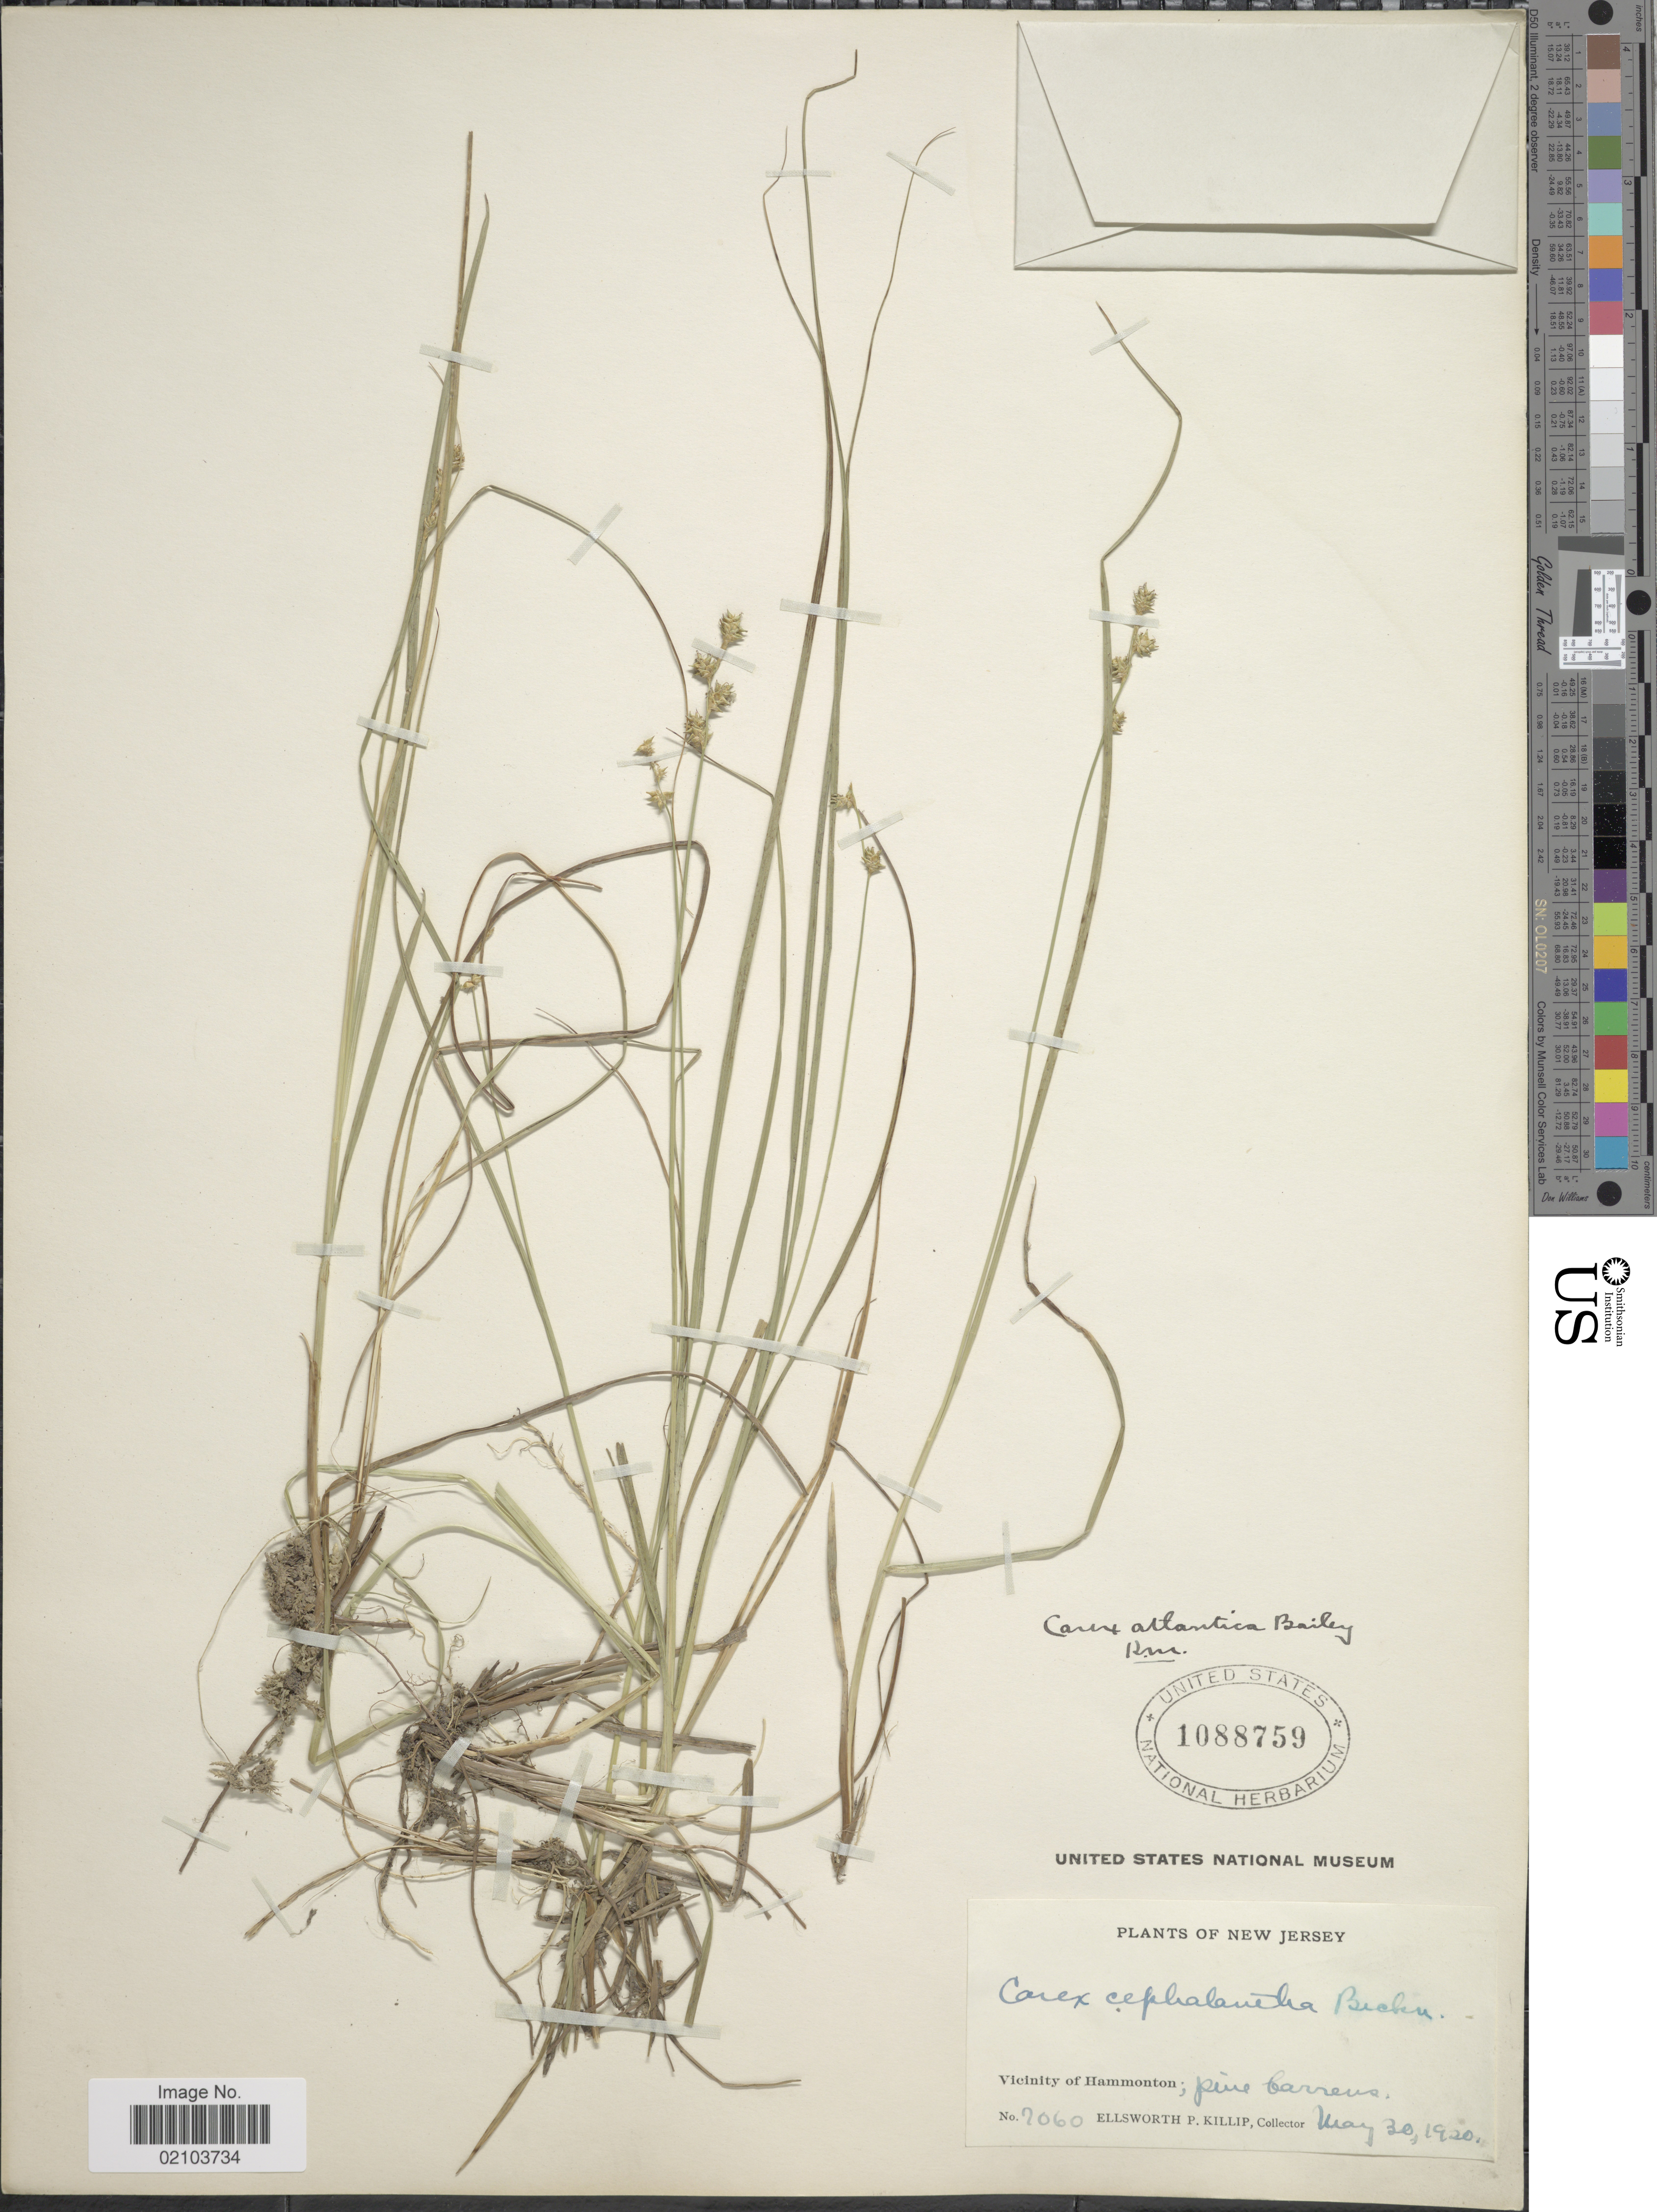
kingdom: Plantae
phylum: Tracheophyta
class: Liliopsida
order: Poales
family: Cyperaceae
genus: Carex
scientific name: Carex atlantica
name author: L.H. Bailey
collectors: E. P. Killip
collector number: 7060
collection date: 1920-05-30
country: United States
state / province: New Jersey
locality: Vicinity of Hammonton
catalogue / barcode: US 1088759